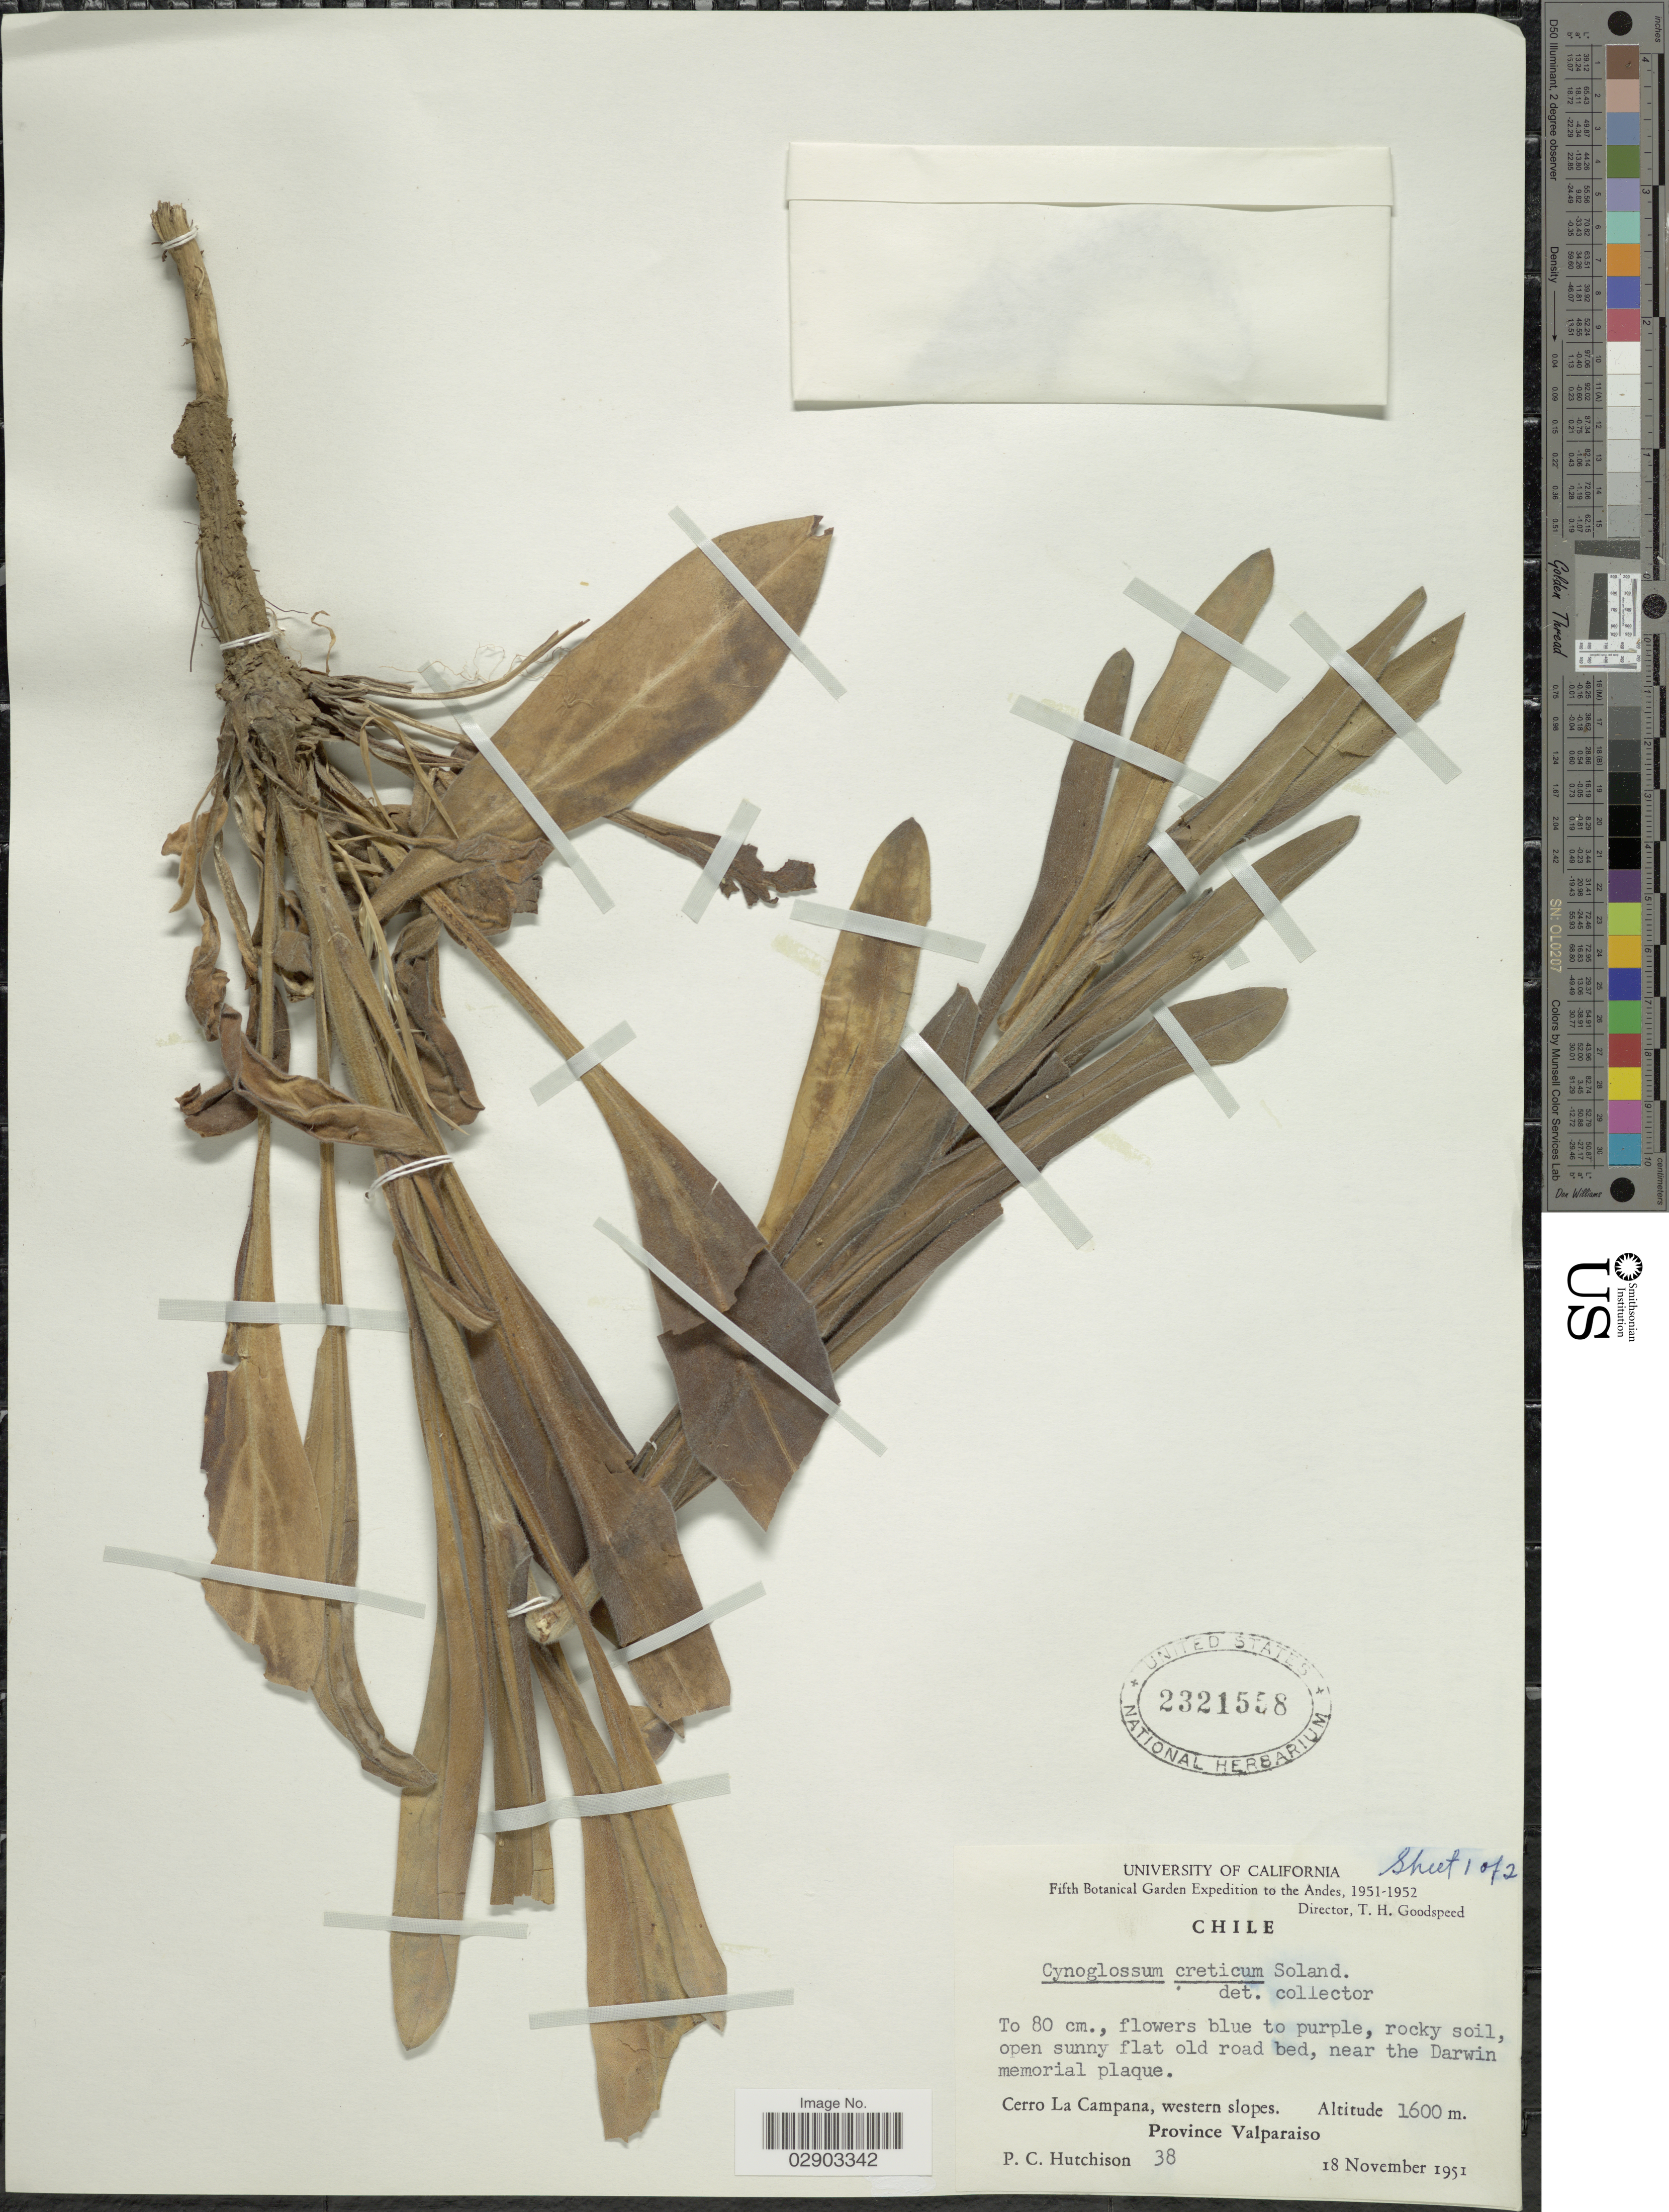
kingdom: Plantae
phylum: Tracheophyta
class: Magnoliopsida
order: Boraginales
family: Boraginaceae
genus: Cynoglossum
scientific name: Cynoglossum creticum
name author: Mill.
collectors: P. C. Hutchison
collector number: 38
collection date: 1951-11-18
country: Chile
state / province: Valparaíso (V)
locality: Andes. Near the Darwin memorial plaque. Cerro La Campana, western slopes.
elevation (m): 1600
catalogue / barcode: US 2321558